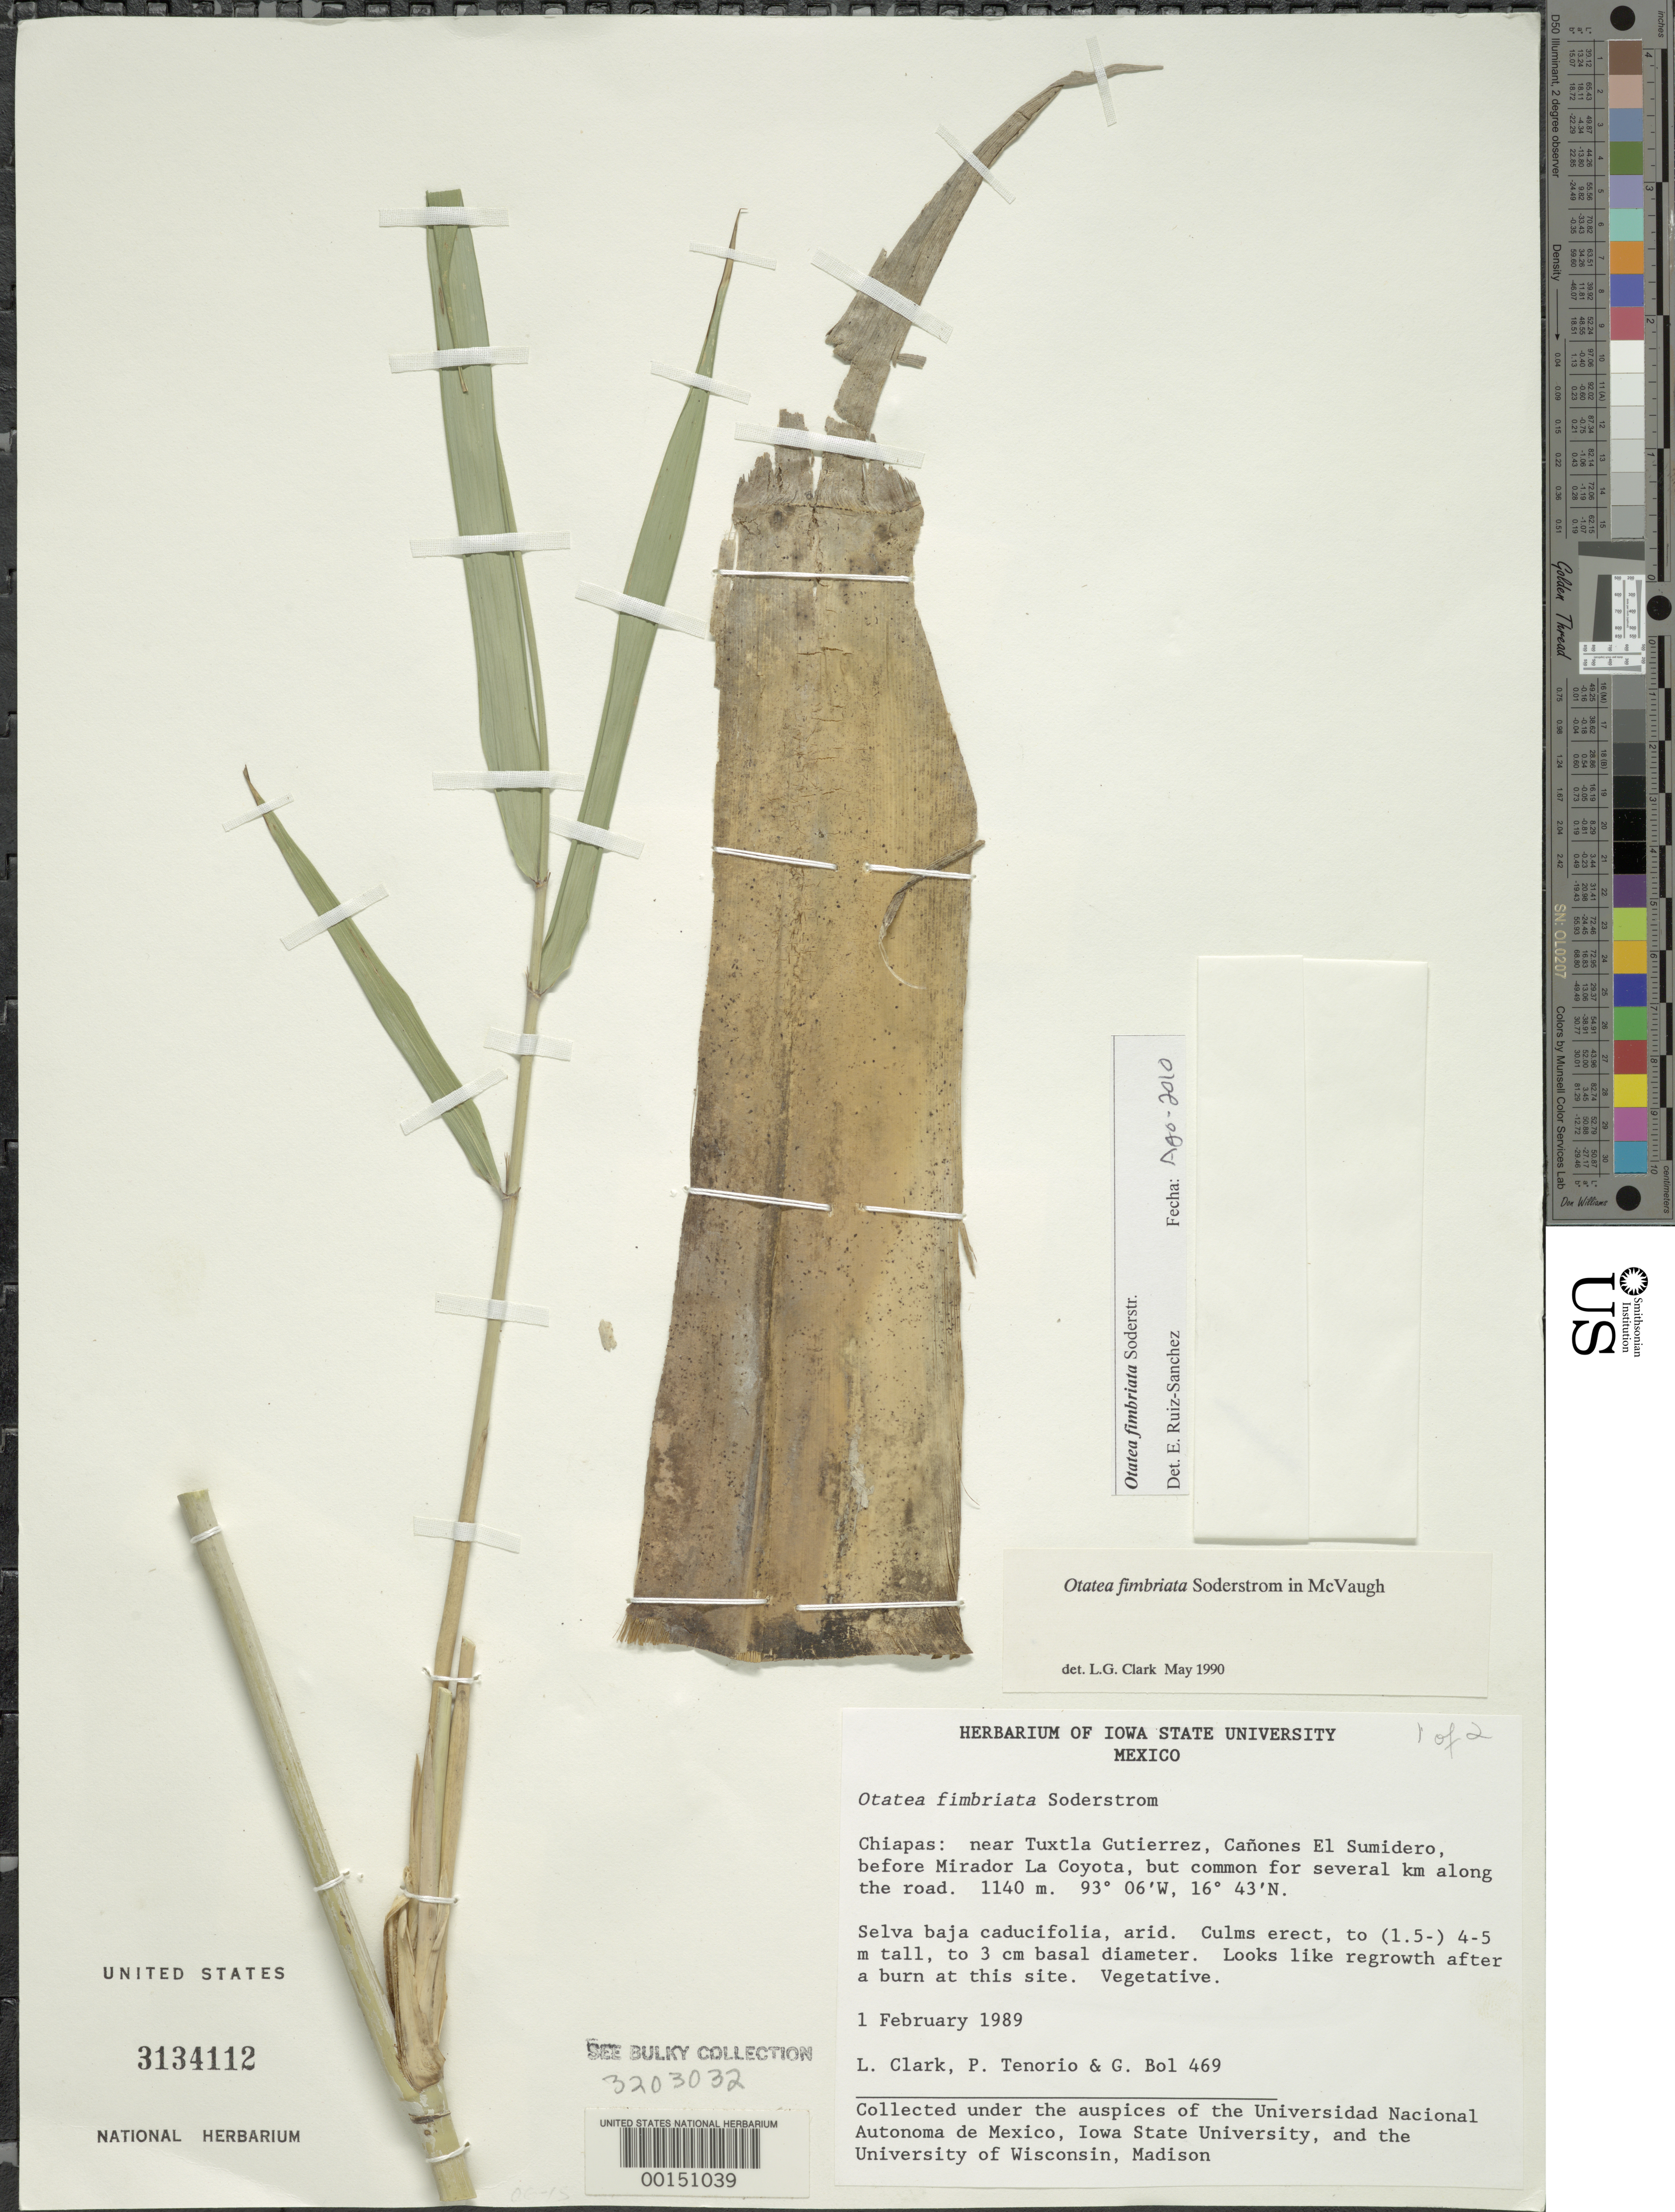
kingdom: Plantae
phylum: Tracheophyta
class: Liliopsida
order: Poales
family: Poaceae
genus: Otatea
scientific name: Otatea fimbriata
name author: Soderstr. in McVaugh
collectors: L. G. Clark, P. Tenorio L. & G. Bol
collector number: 469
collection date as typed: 01 Feb 1989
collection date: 1989-02-01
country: Mexico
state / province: Chiapas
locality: Near Tuxtla Gutierrez, canones El Sumidero, before Mirador la Coyota, but common for several km. along the road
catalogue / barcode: US 3134112